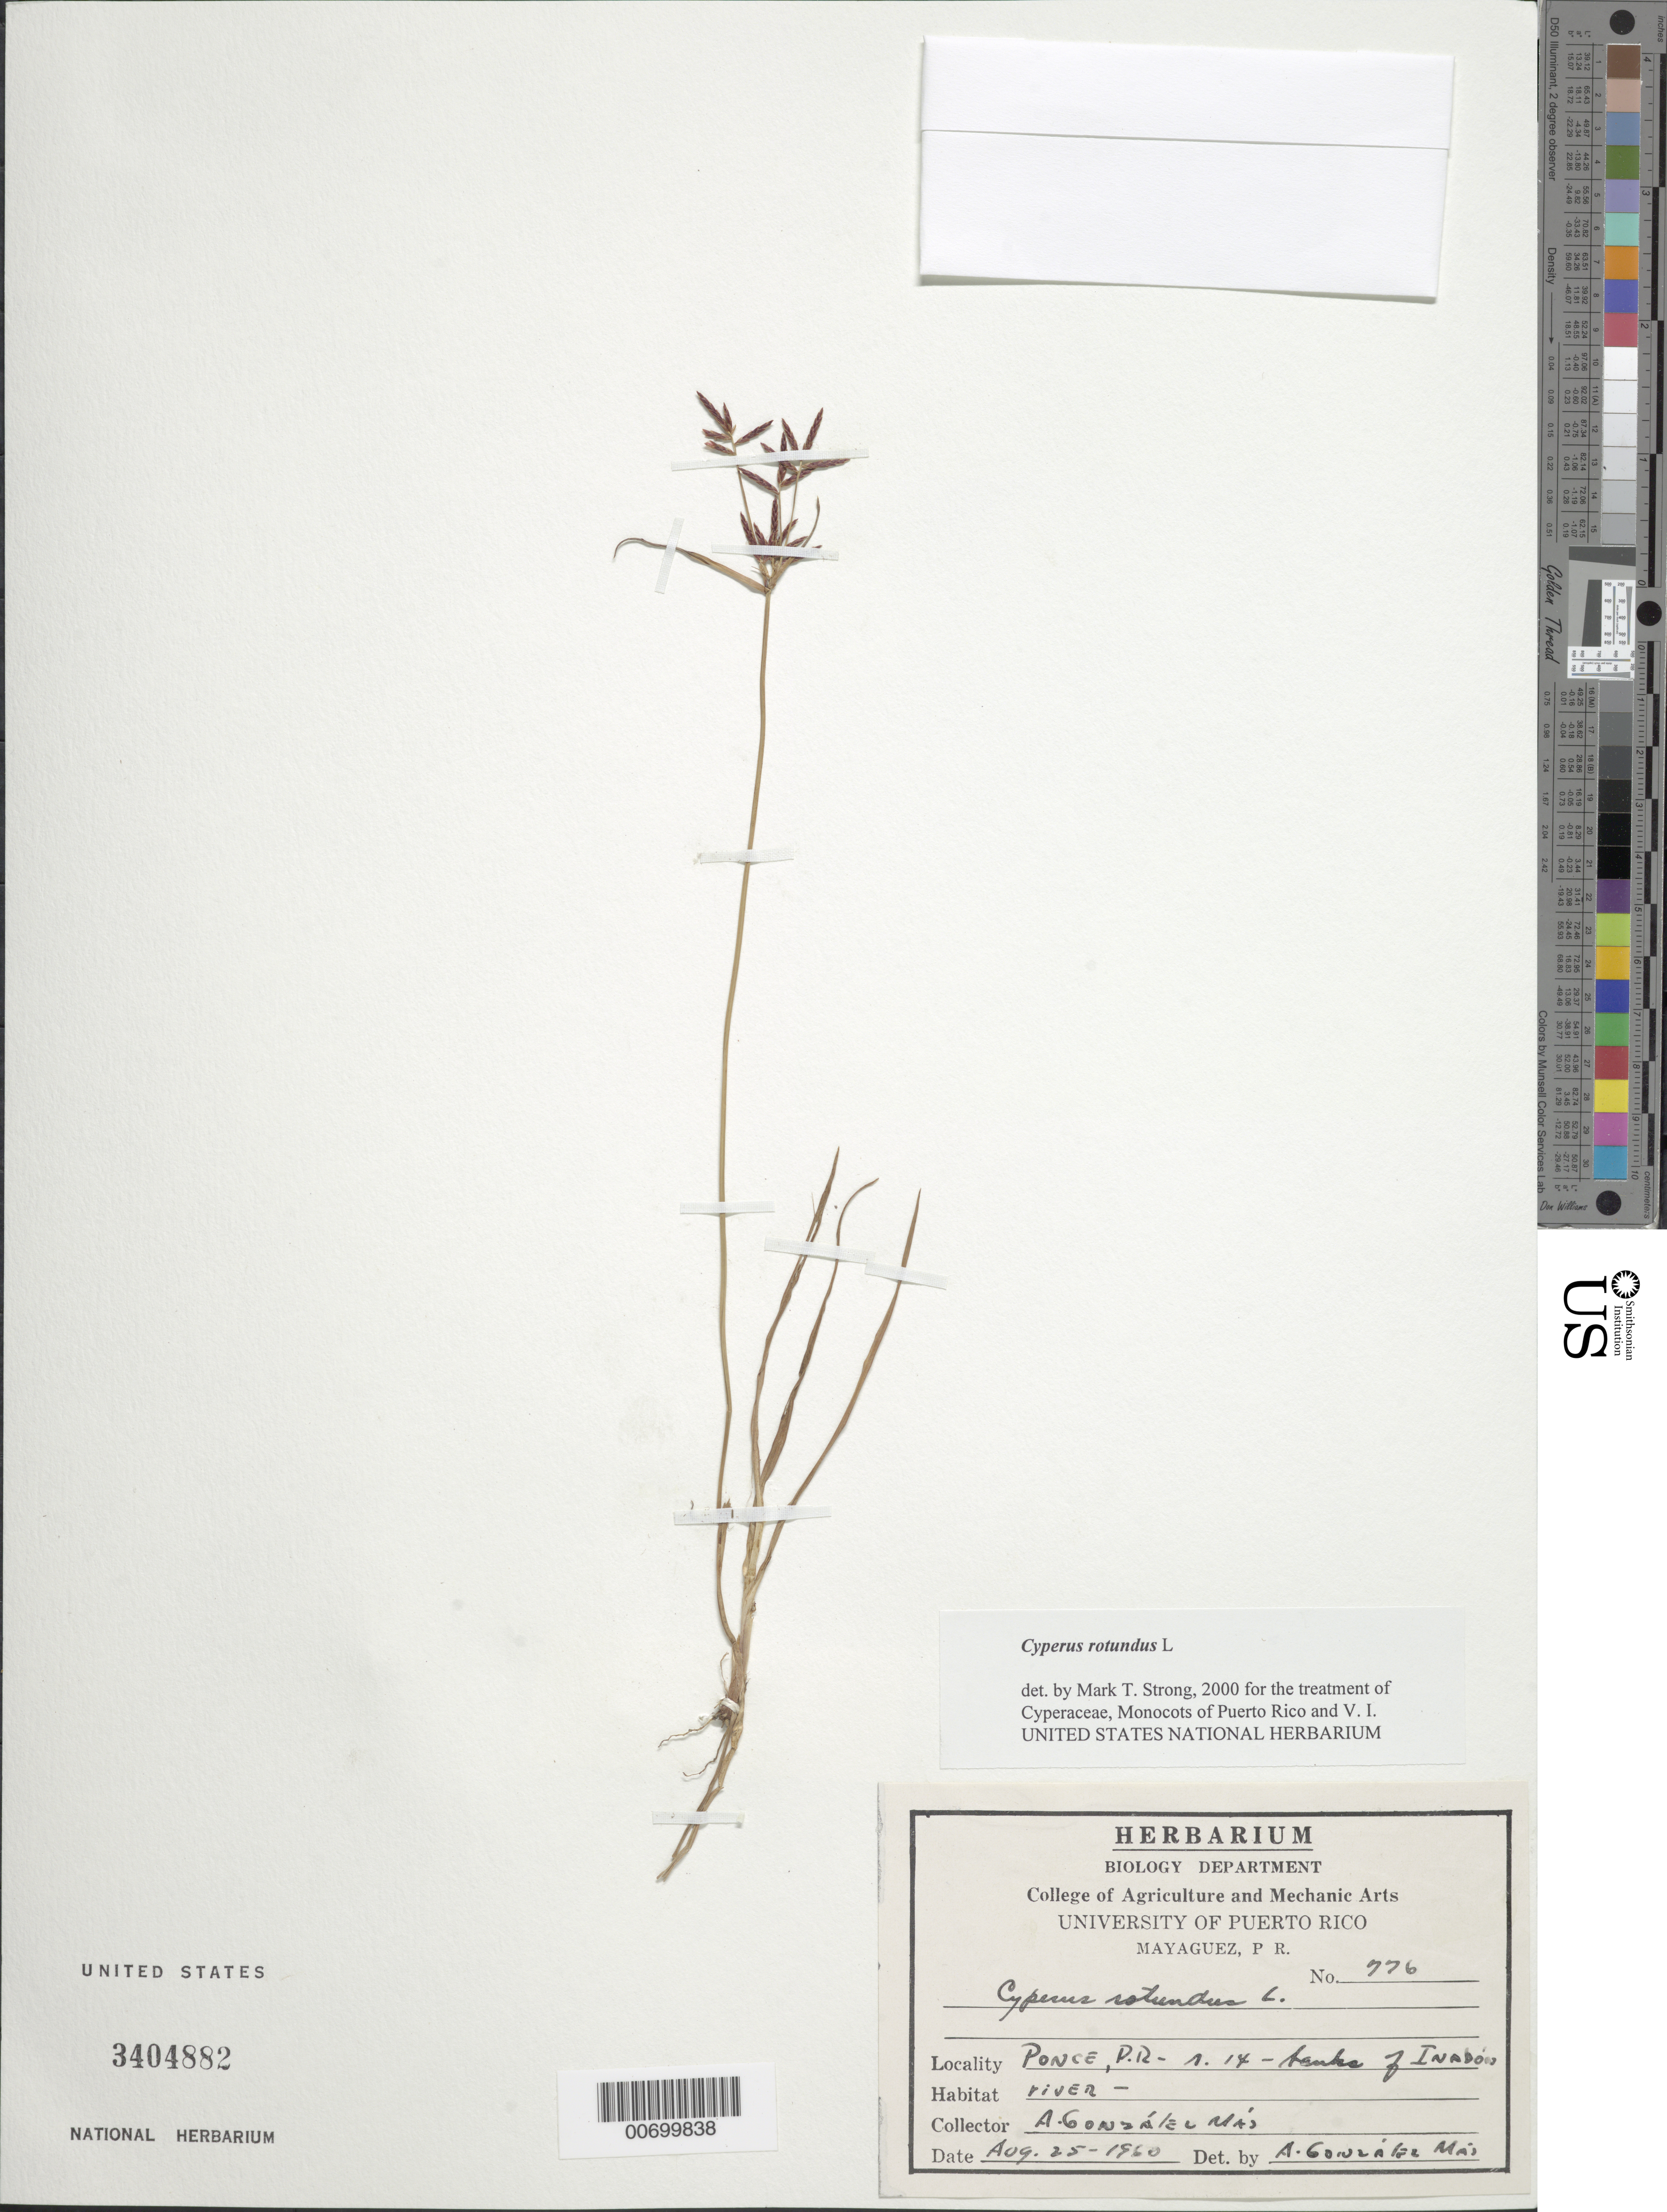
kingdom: Plantae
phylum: Tracheophyta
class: Liliopsida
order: Poales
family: Cyperaceae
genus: Cyperus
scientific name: Cyperus rotundus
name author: L.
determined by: Strong, M. T., (US), Smithsonian Institution - National Museum of Natural History (UNITED STATES)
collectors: A. González Más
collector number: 776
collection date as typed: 25 Aug 1960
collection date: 1960-08-25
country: Puerto Rico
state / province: Ponce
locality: Ponce: Rd. 14, banks of Inabón River.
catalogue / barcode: US 3404882